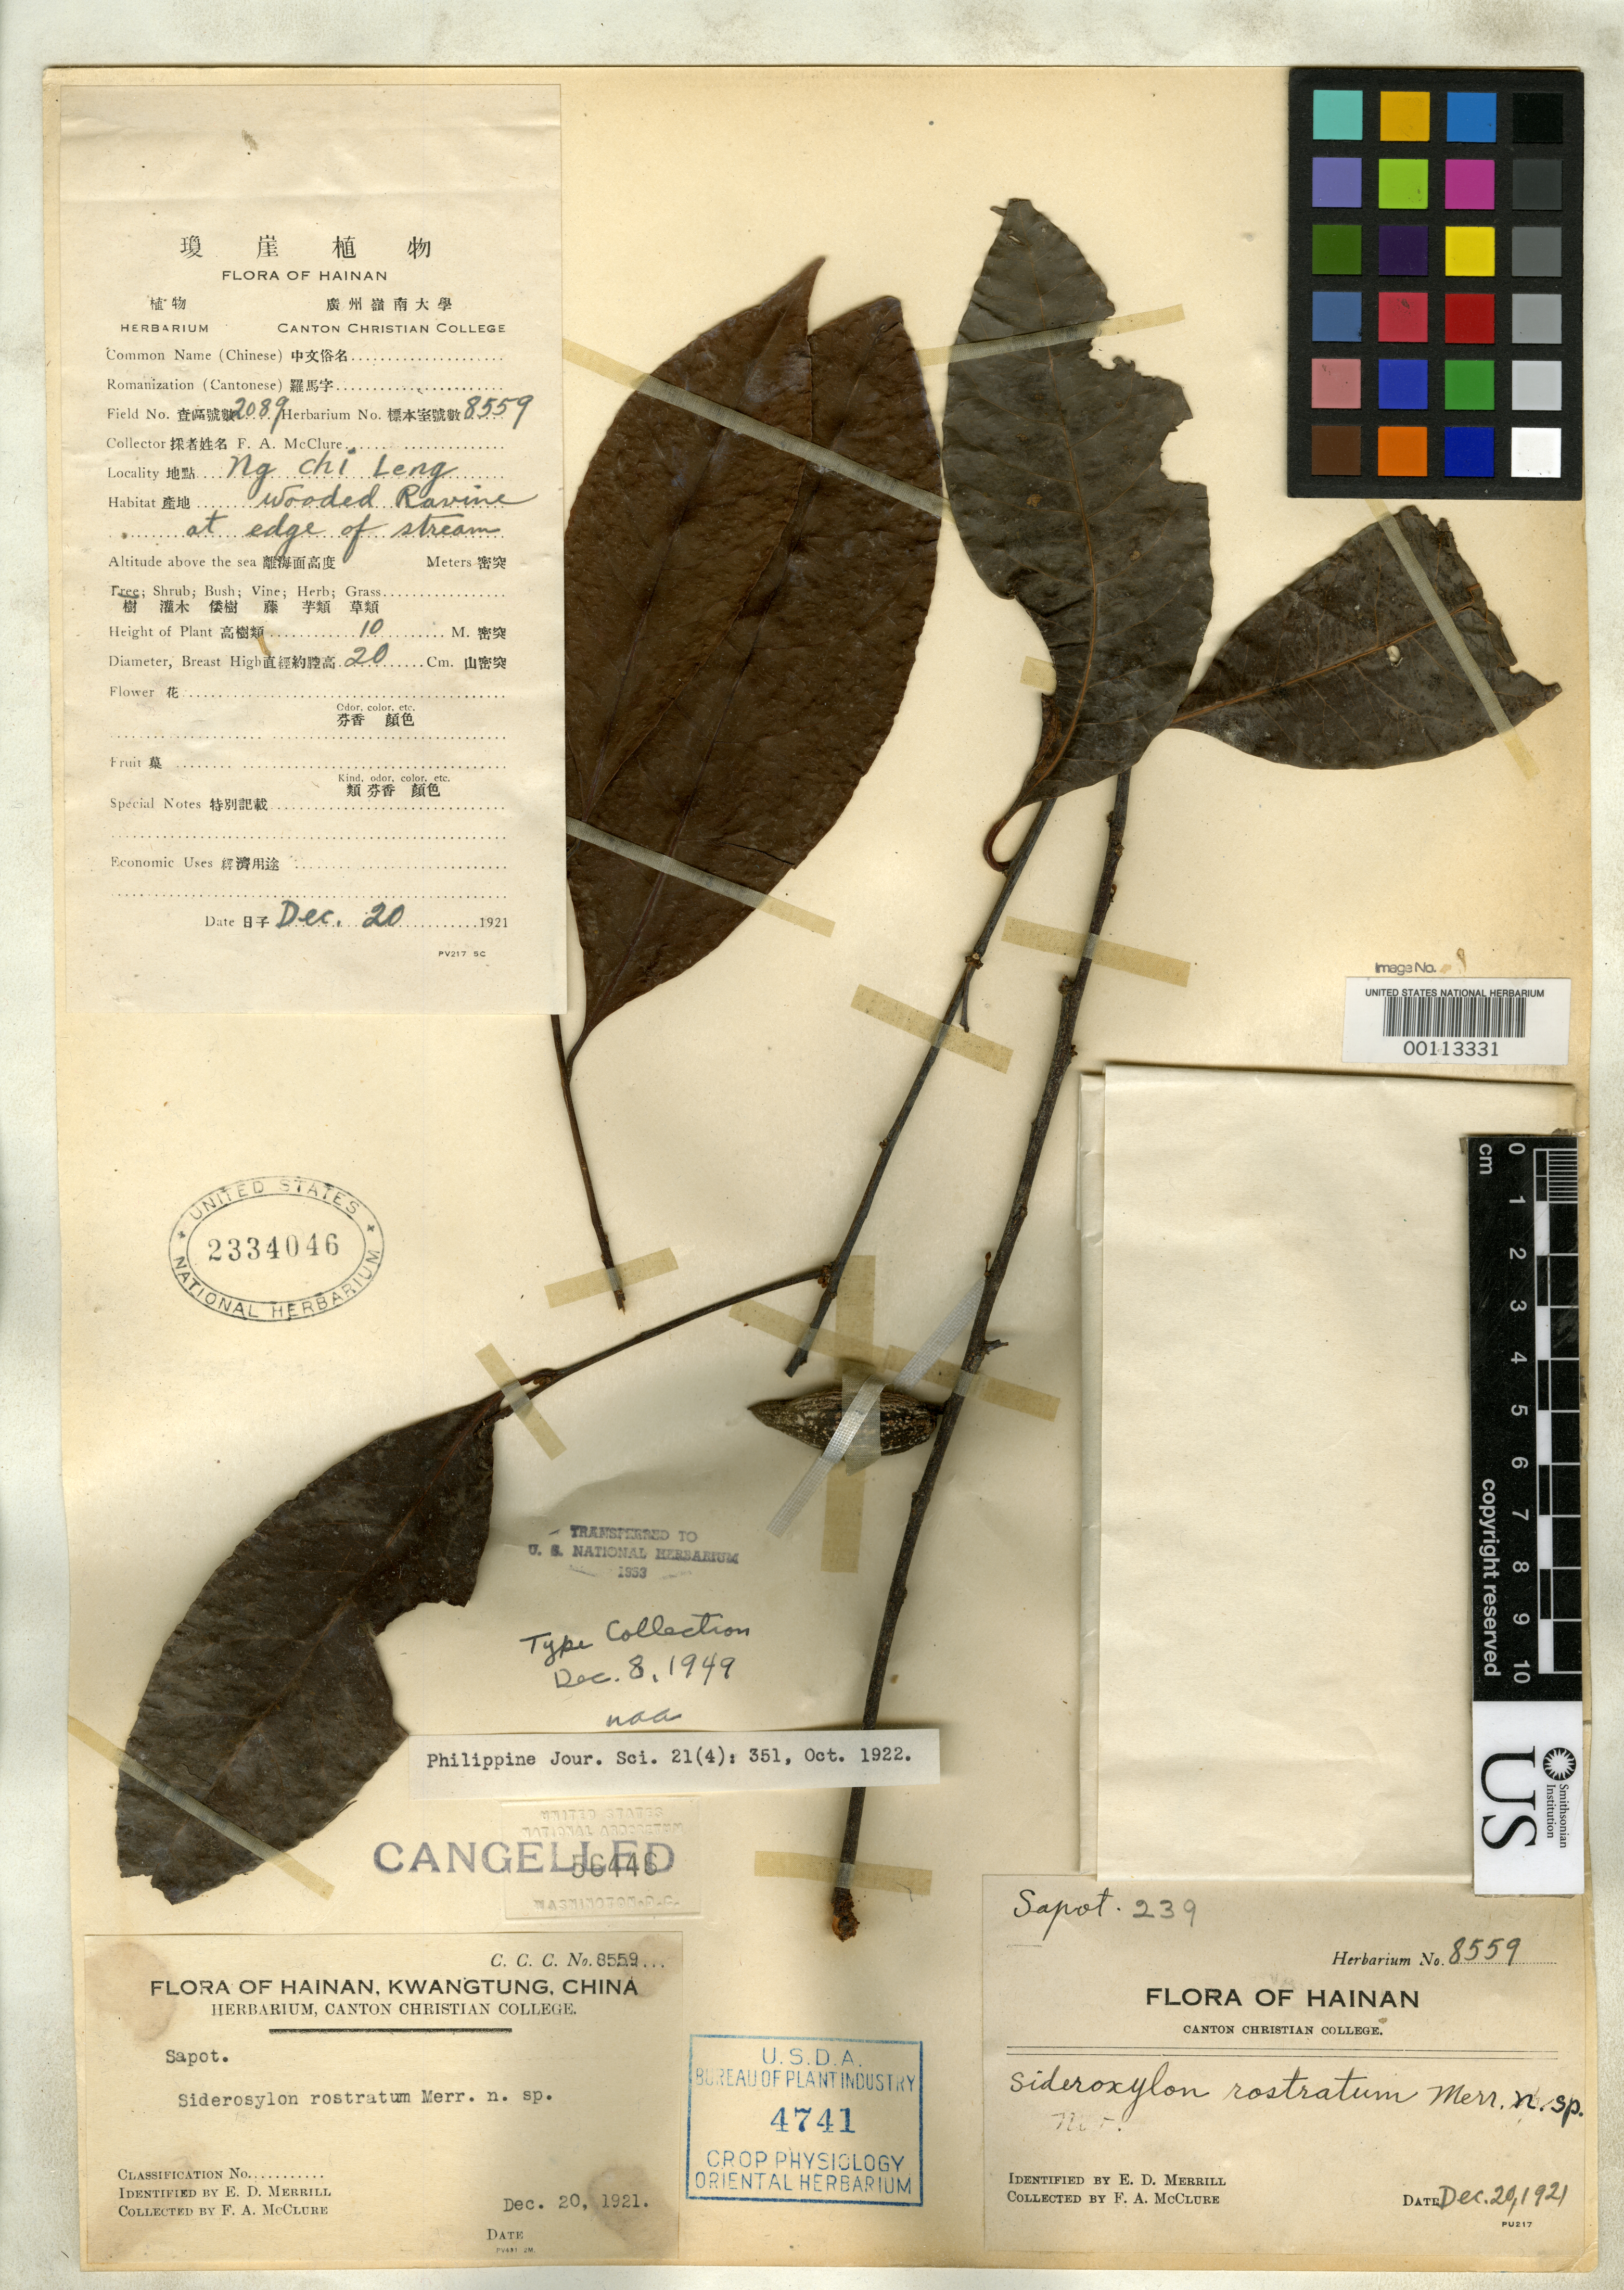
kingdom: Plantae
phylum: Tracheophyta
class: Magnoliopsida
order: Ericales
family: Sapotaceae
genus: Sideroxylon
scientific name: Sideroxylon rostratum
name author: Merr.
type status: Isotype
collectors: F. A. McClure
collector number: C.C.C. 8559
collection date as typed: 20 Dec 1921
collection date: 1921-12-20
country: China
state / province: Hainan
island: Hainan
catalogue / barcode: US 2334046